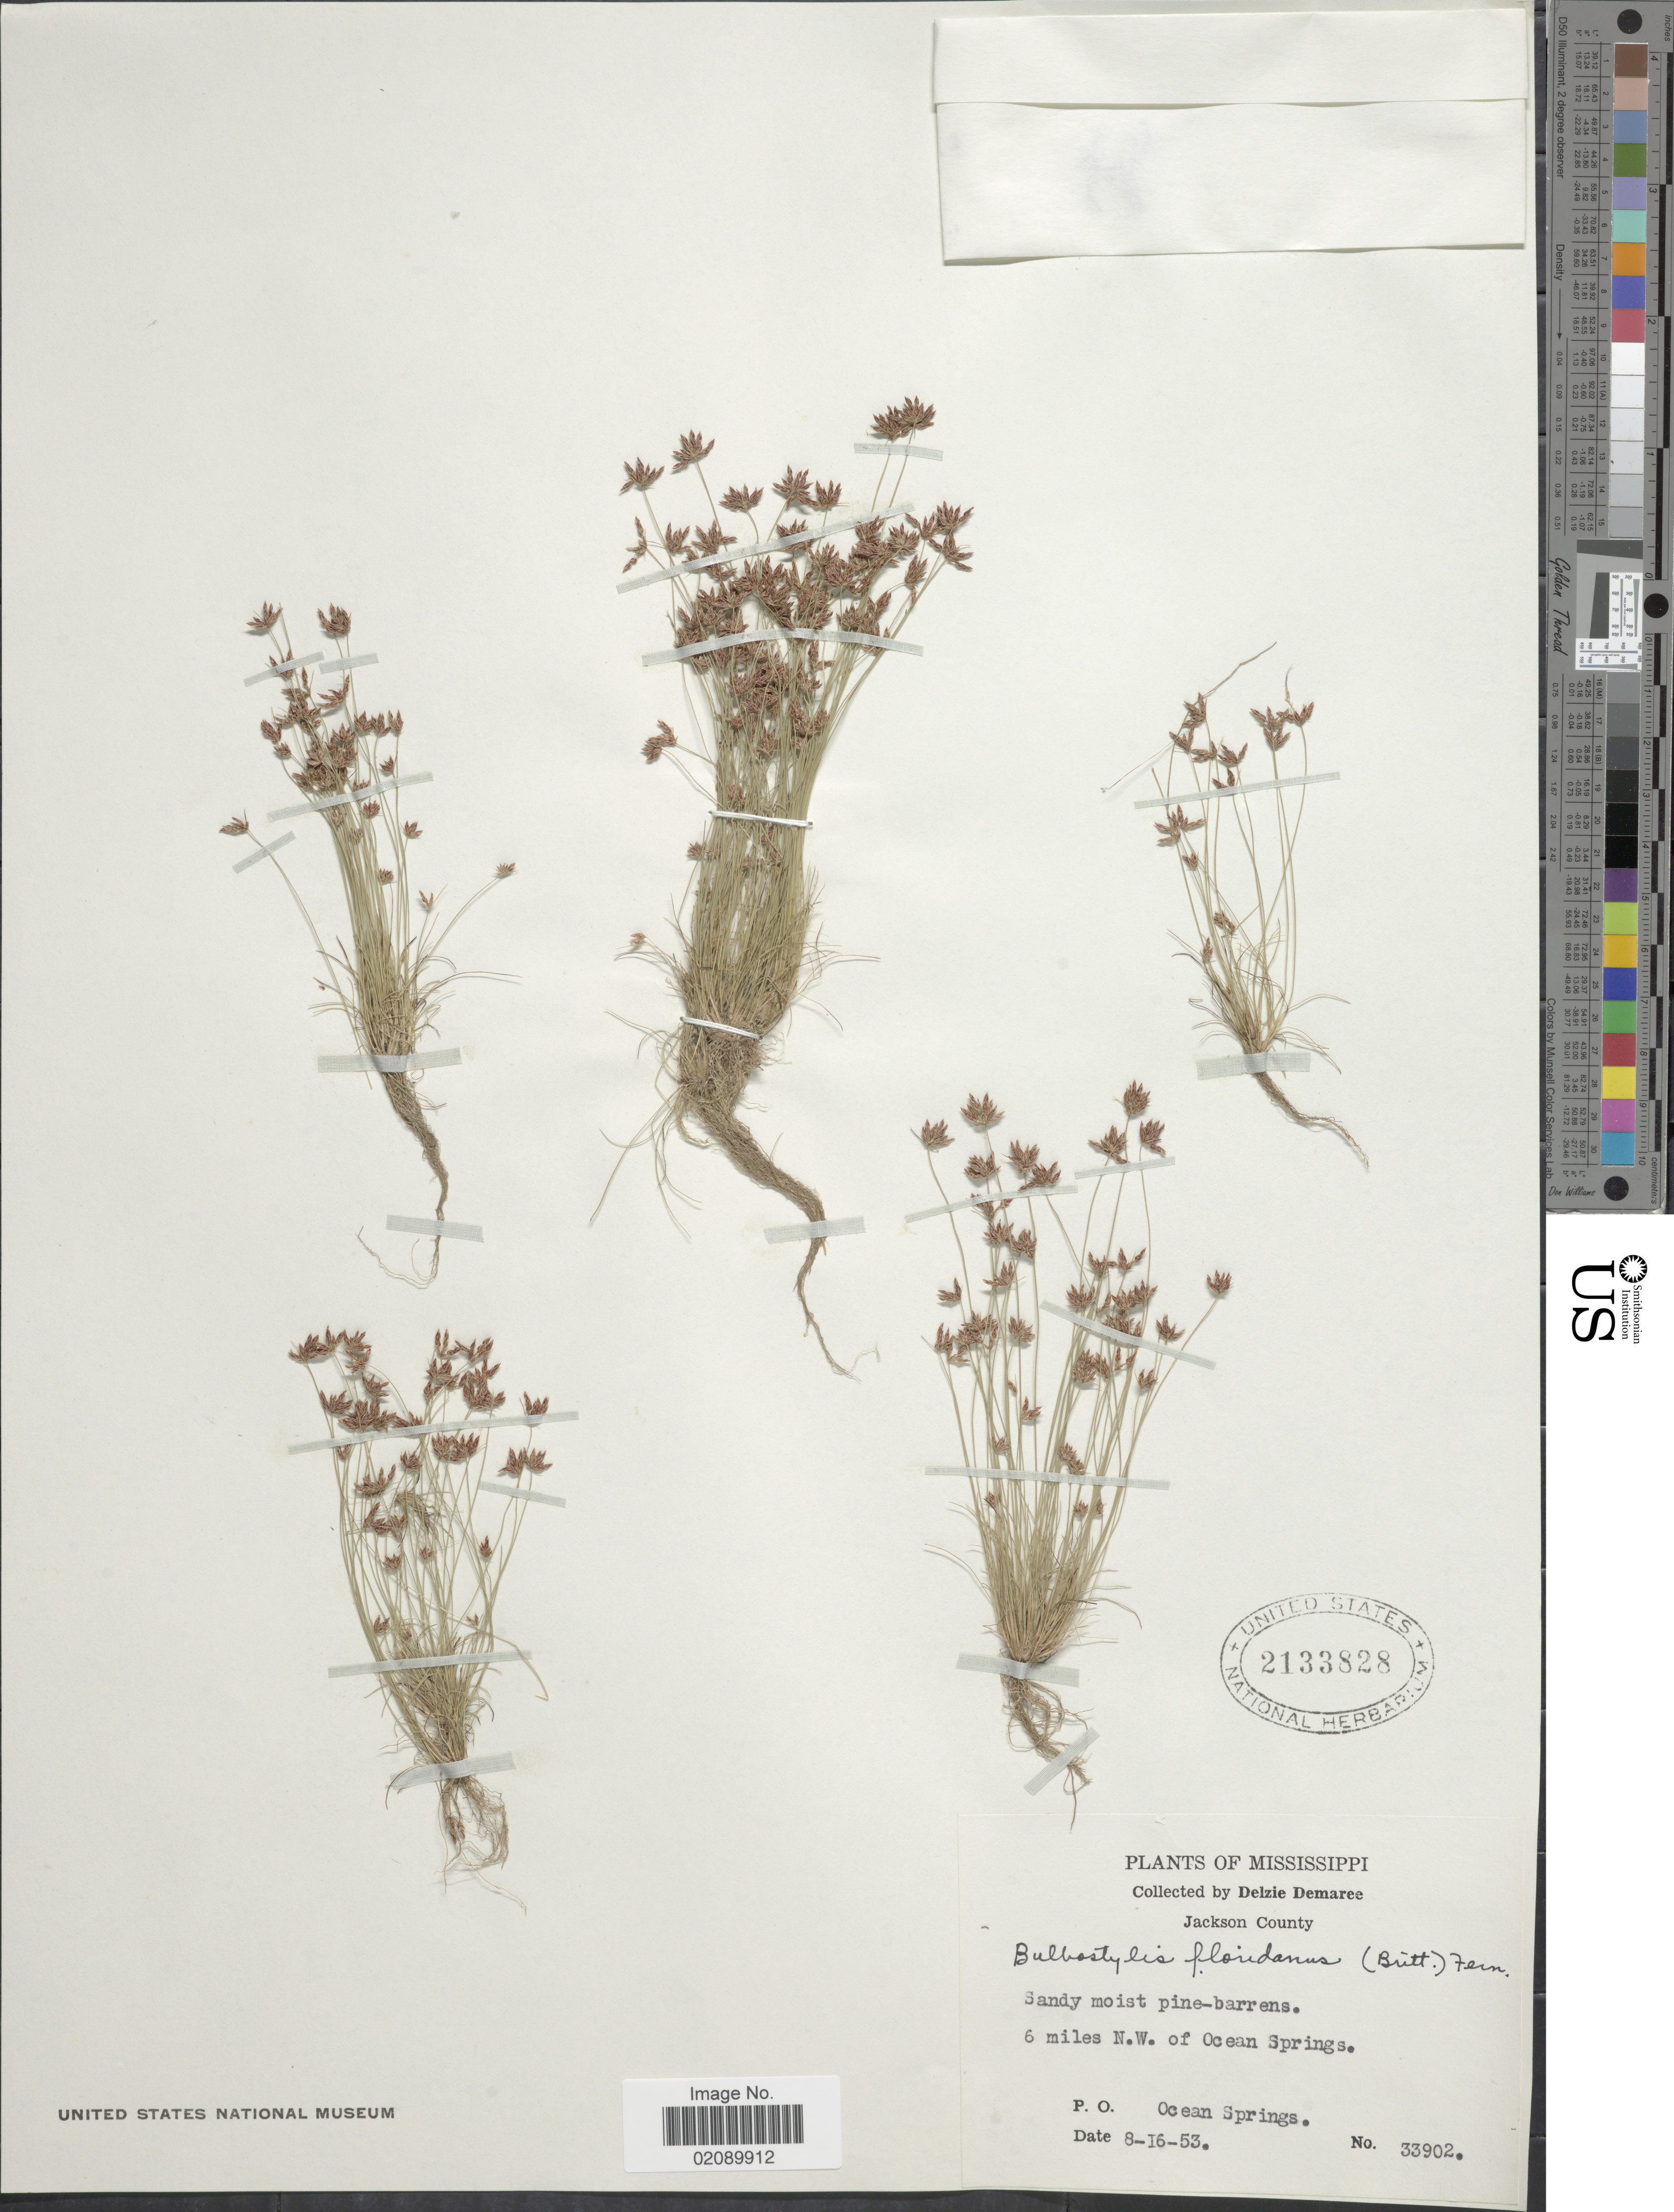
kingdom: Plantae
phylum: Tracheophyta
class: Liliopsida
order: Poales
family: Cyperaceae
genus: Bulbostylis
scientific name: Bulbostylis barbata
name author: (Rottb.) C.B. Clarke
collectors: D. Demaree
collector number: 33902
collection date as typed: Transcribed d/m/y: 16/8/53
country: United States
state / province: Mississippi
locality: Jackson County. 6 miles N.W. of Ocean Springs. P.O. Ocean Springs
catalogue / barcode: US 2133828